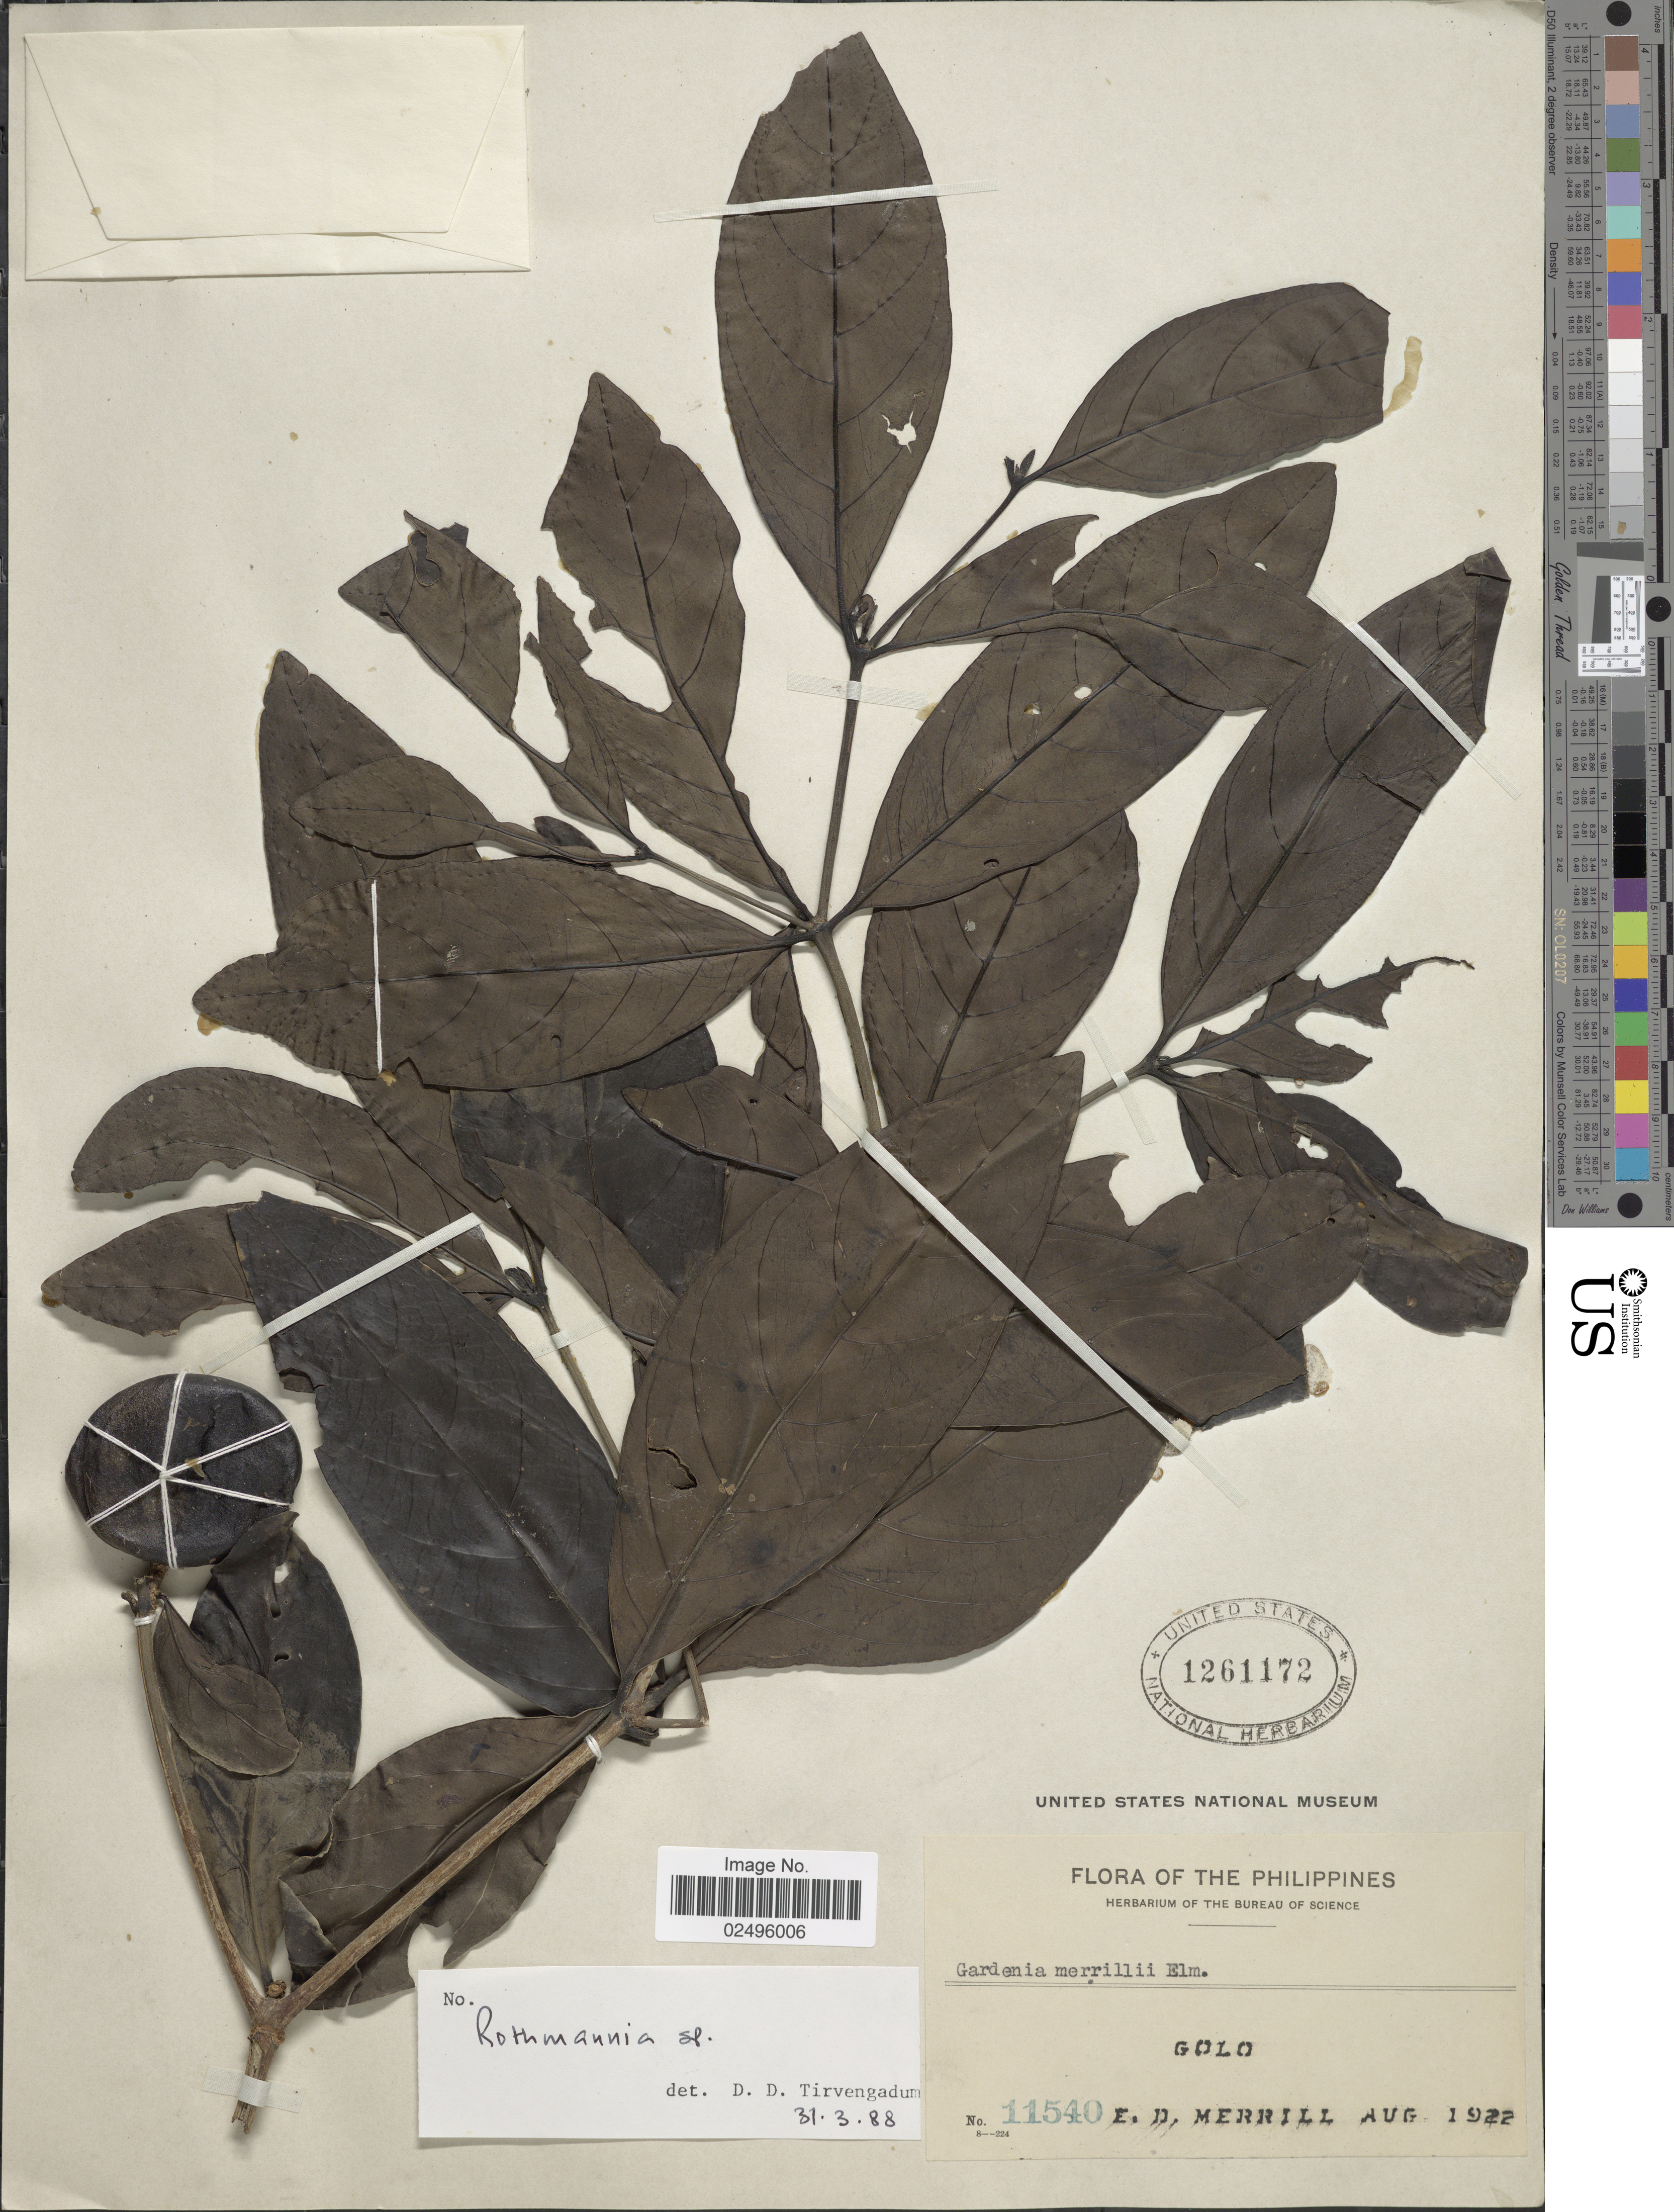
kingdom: Plantae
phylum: Tracheophyta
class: Magnoliopsida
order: Gentianales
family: Rubiaceae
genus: Rothmannia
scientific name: Rothmannia merrillii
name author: (Elmer) J.T. Pereira & Ridsdale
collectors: E. D. Merrill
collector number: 11540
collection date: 1922-08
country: Philippines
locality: Golo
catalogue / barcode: US 1261172